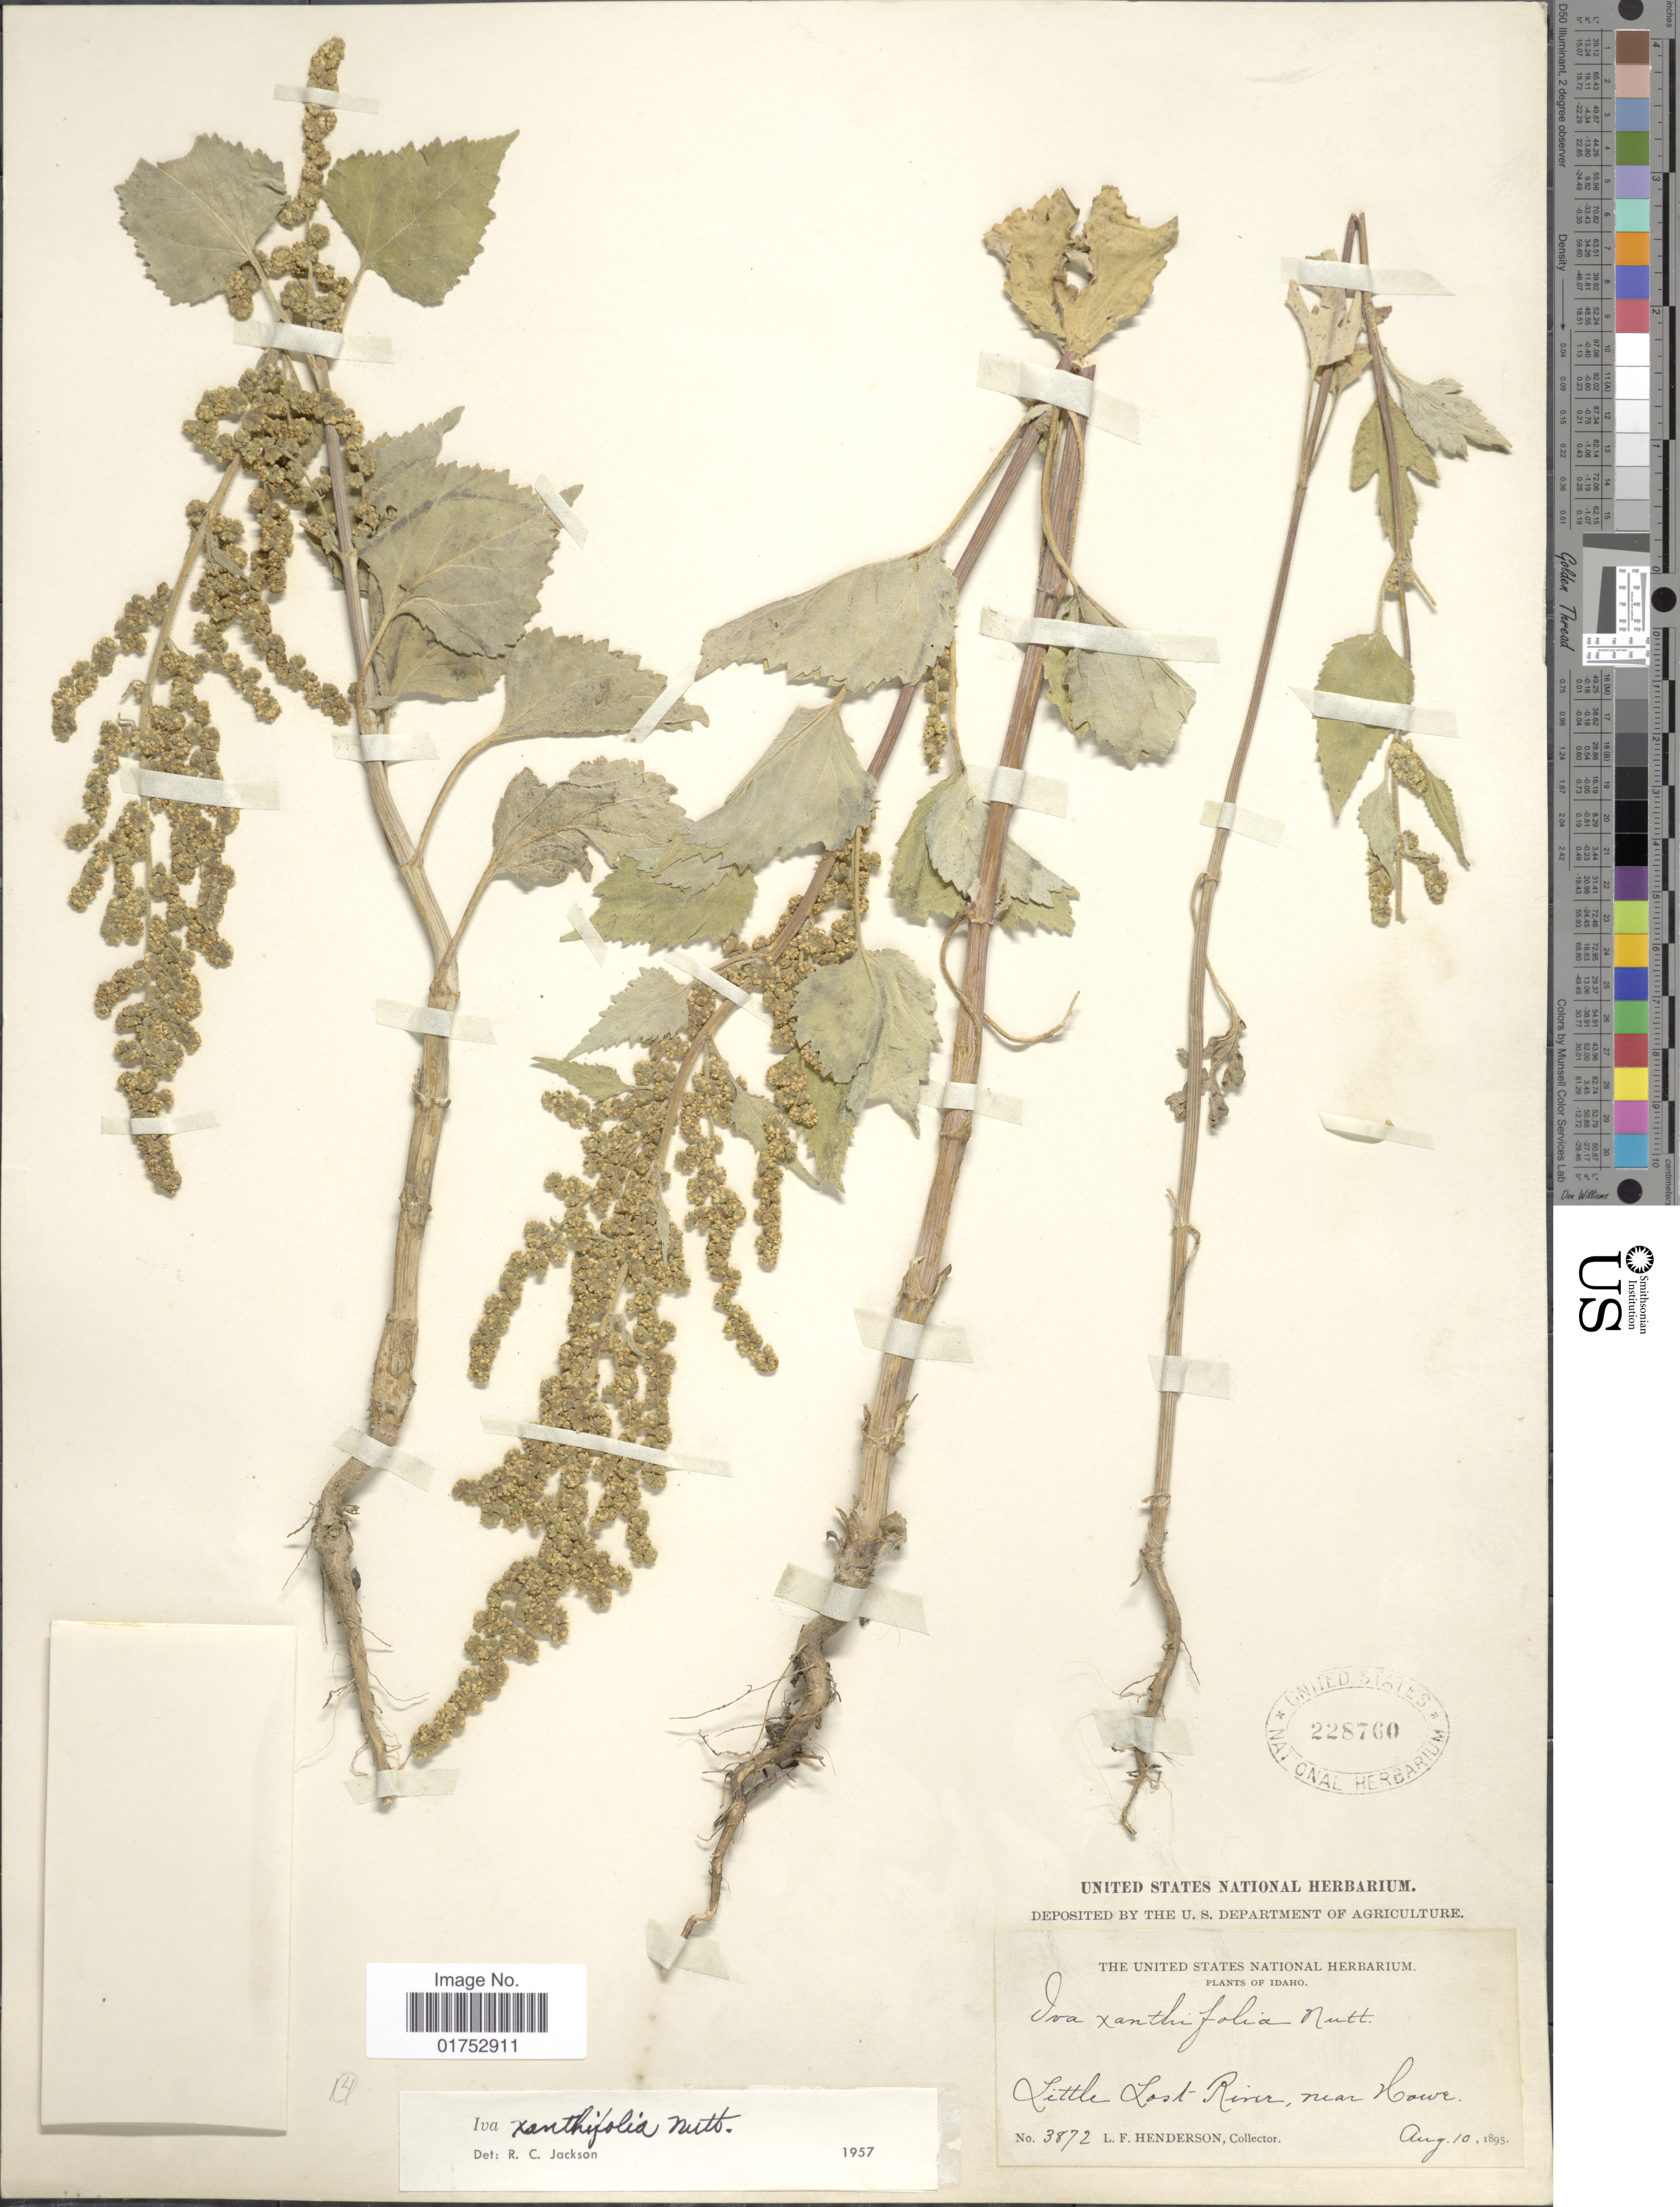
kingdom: Plantae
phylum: Tracheophyta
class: Magnoliopsida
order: Asterales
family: Asteraceae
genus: Iva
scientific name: Iva xanthifolia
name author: Nutt.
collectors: L. Henderson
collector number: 3872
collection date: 1895-08-10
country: United States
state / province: Idaho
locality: Little Lost River, near Howe.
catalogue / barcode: US 228760